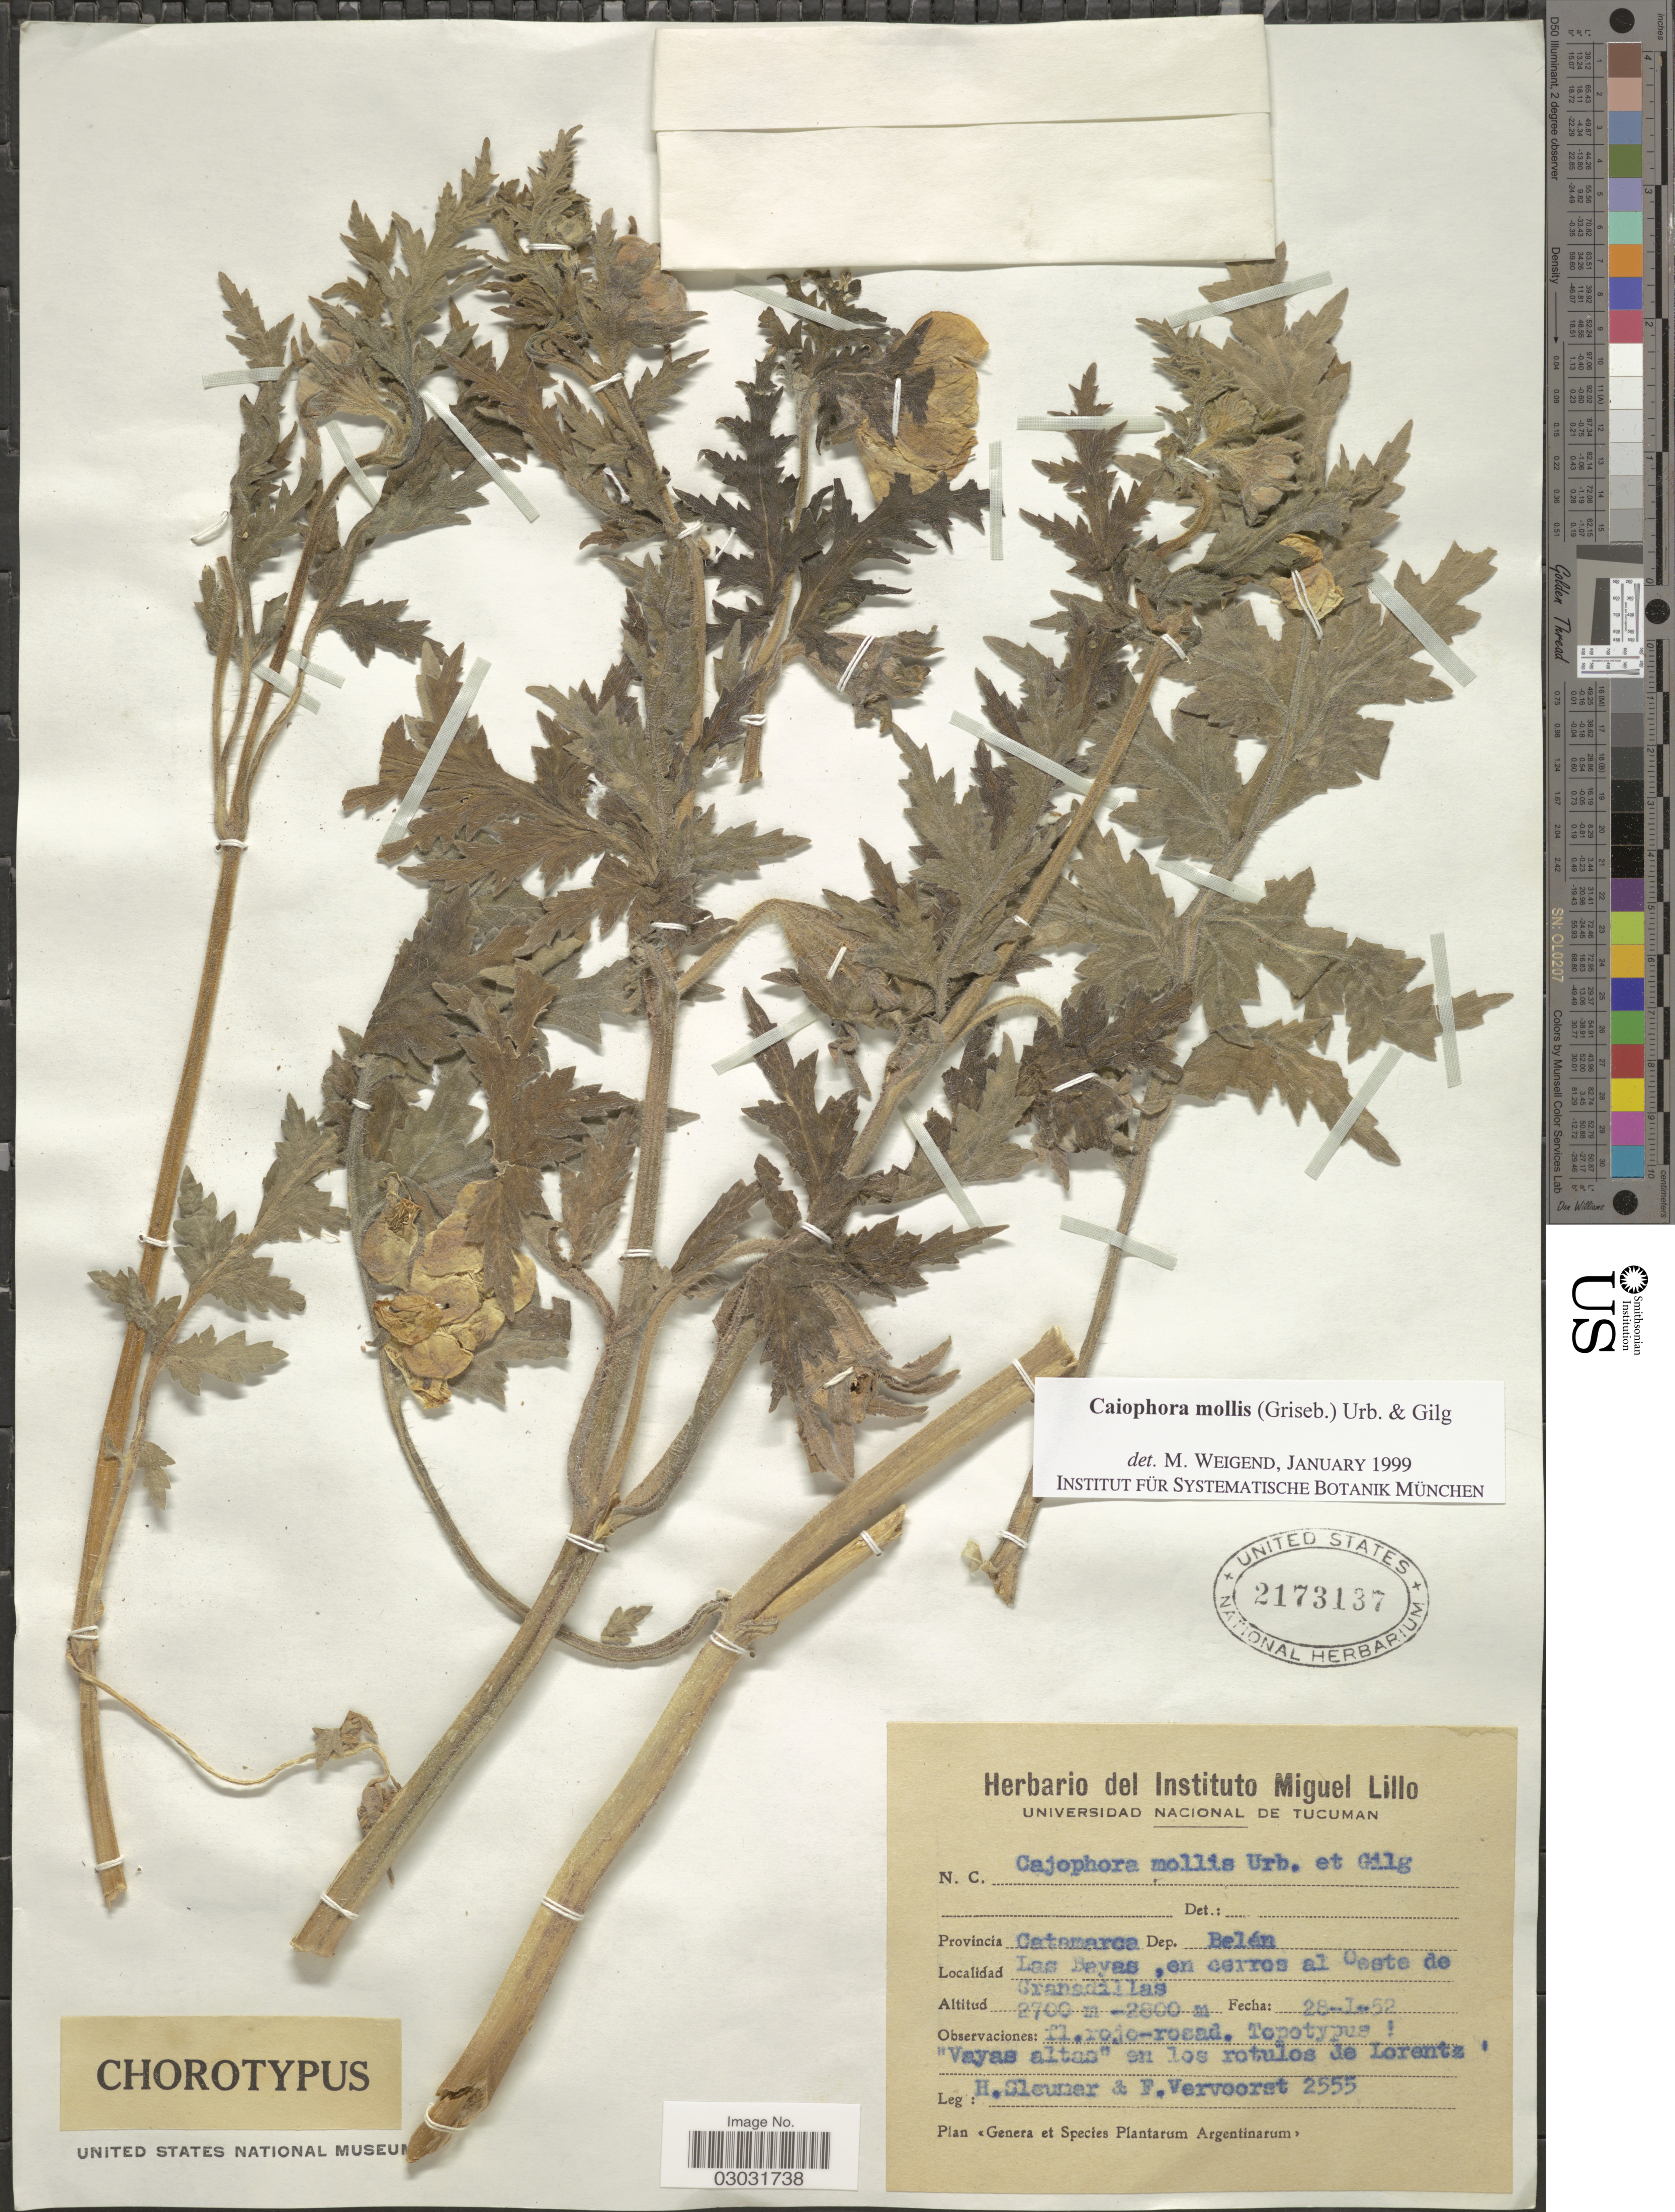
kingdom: Plantae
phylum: Tracheophyta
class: Magnoliopsida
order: Cornales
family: Loasaceae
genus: Caiophora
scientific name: Caiophora mollis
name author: (Griseb.) Urb. & Gilg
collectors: H. O. Sleumer & F. Vervoorst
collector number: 2555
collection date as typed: Transcribed d/m/y: 28/1/52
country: Argentina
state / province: Catamarca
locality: Dep. Belén. Las Bevas, en cerros al Oeste de Granadillas.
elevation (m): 2700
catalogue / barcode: US 2173137